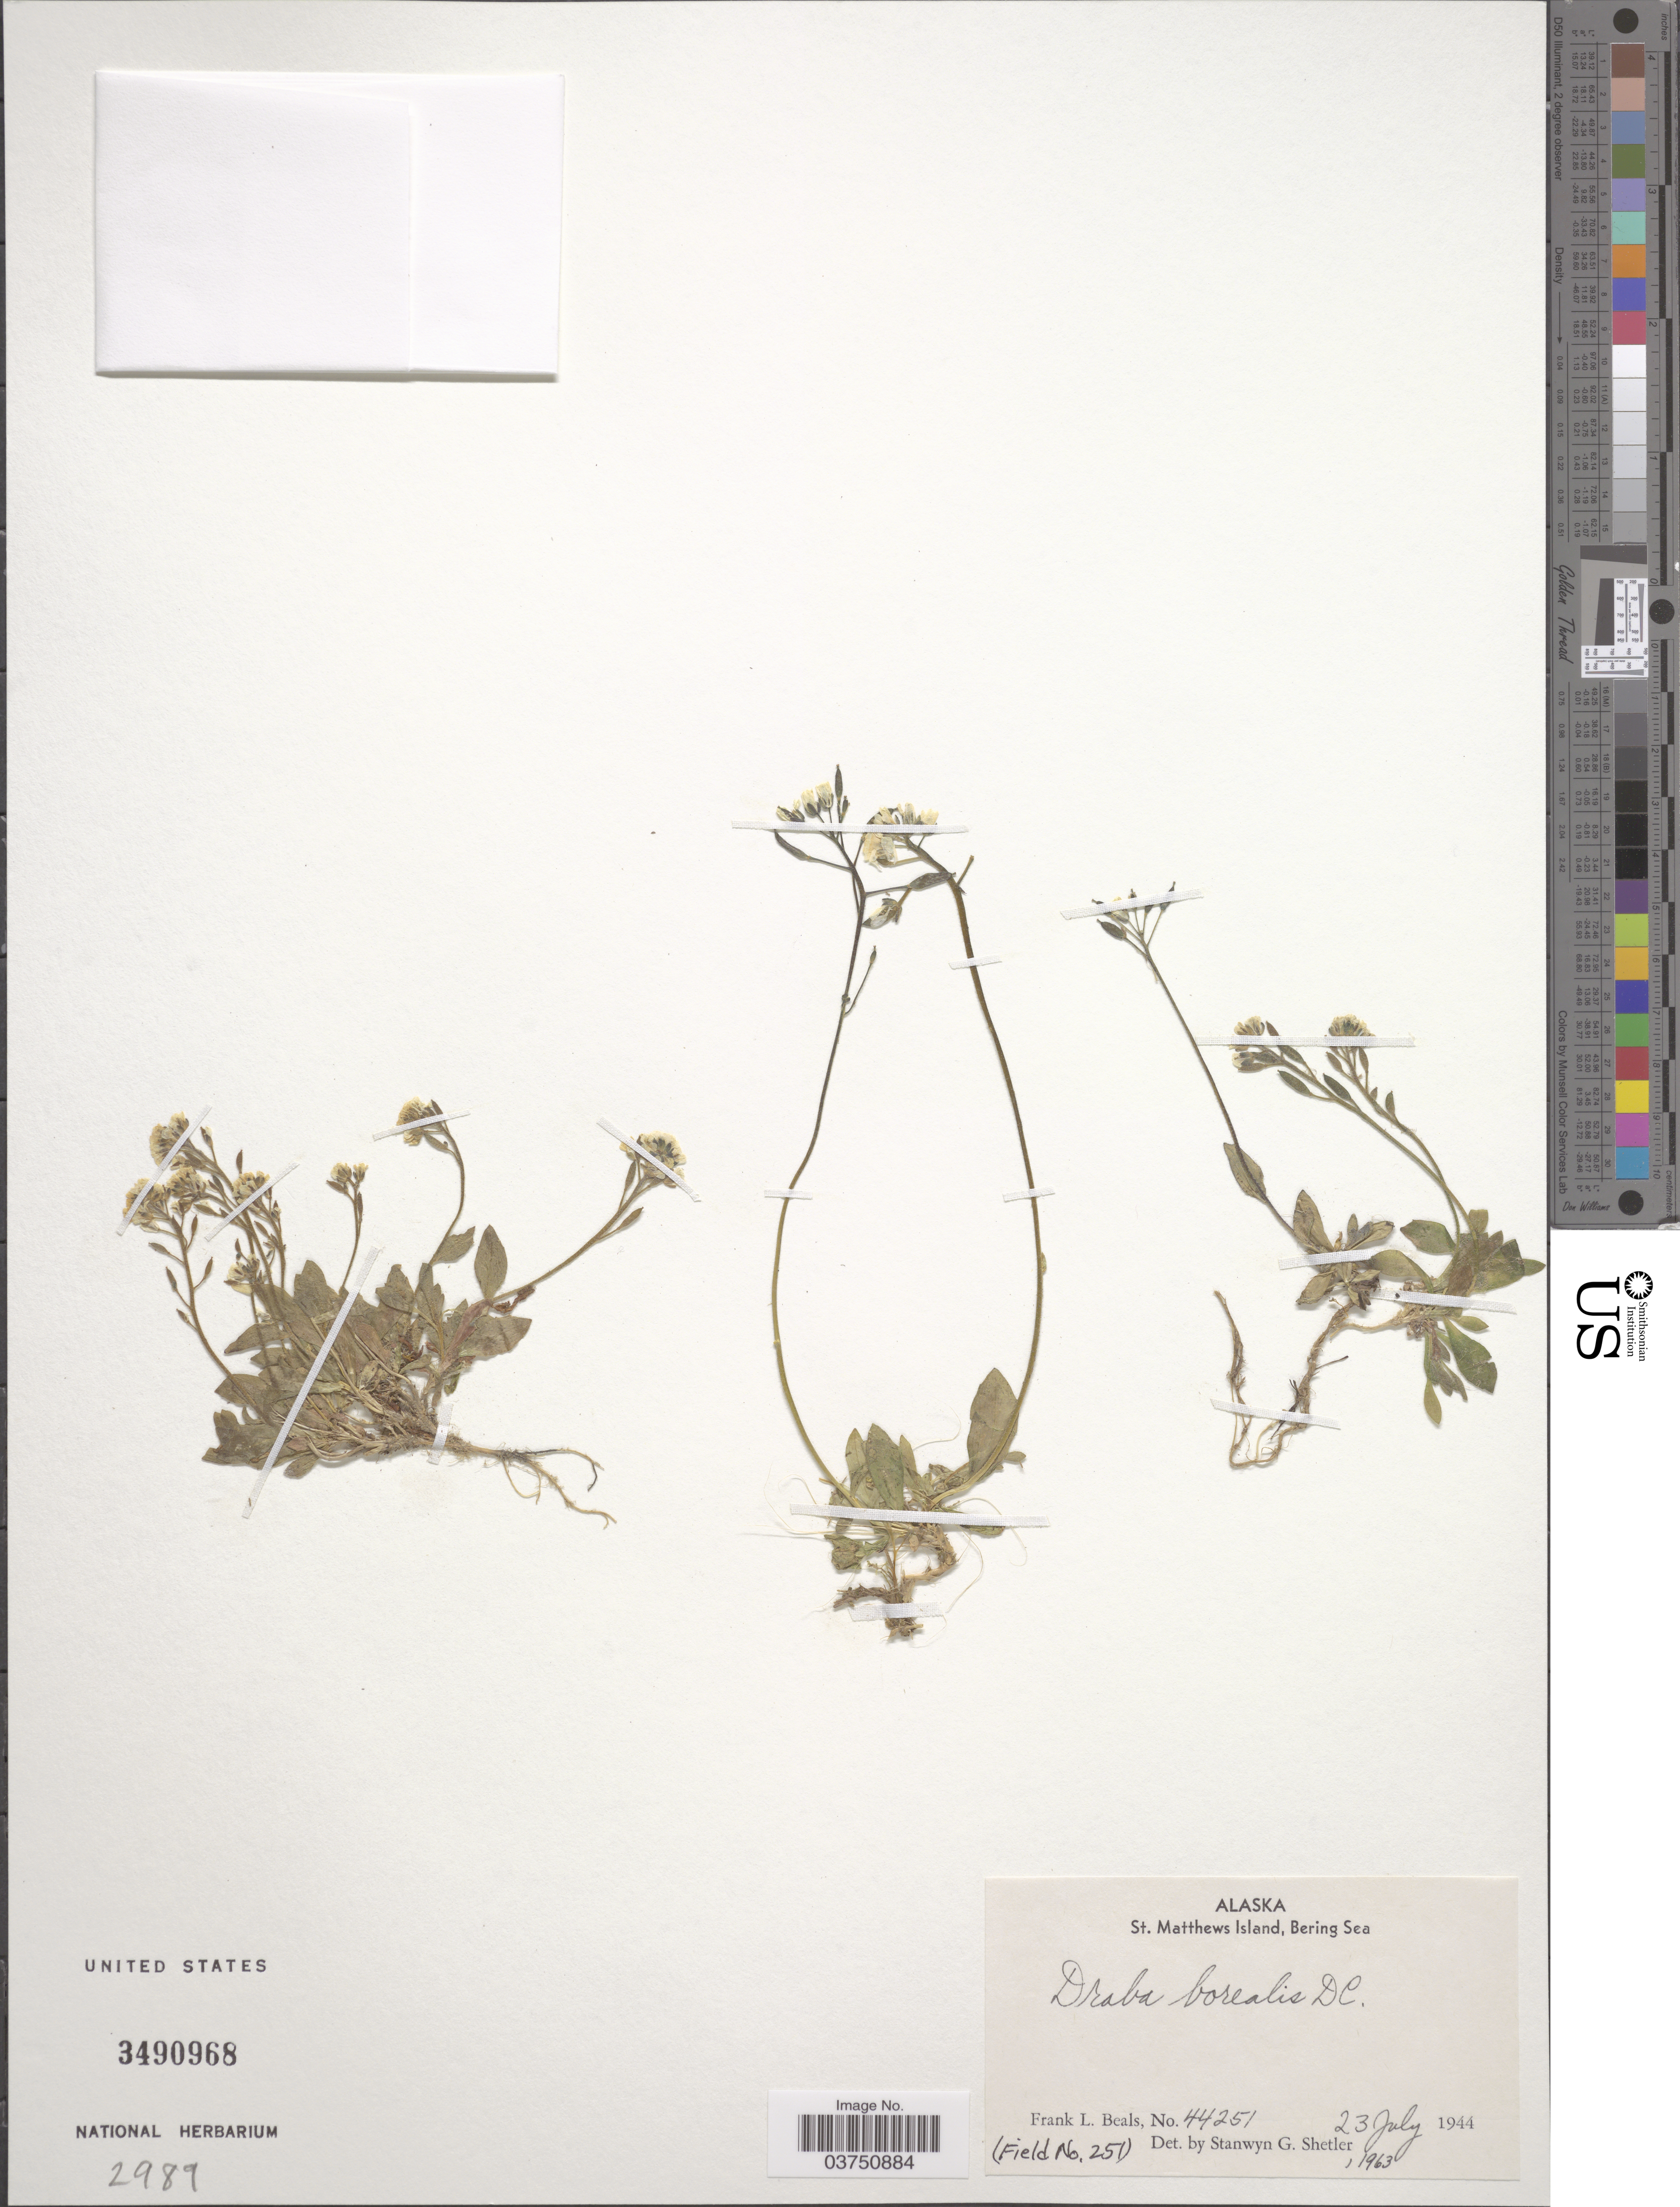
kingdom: Plantae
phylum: Tracheophyta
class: Magnoliopsida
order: Brassicales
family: Brassicaceae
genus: Draba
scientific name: Draba borealis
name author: DC.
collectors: F. Beals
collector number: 44251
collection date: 1944-07-23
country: United States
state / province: Alaska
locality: St. Matthews Island, Bering Sea.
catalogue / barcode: US 3490968